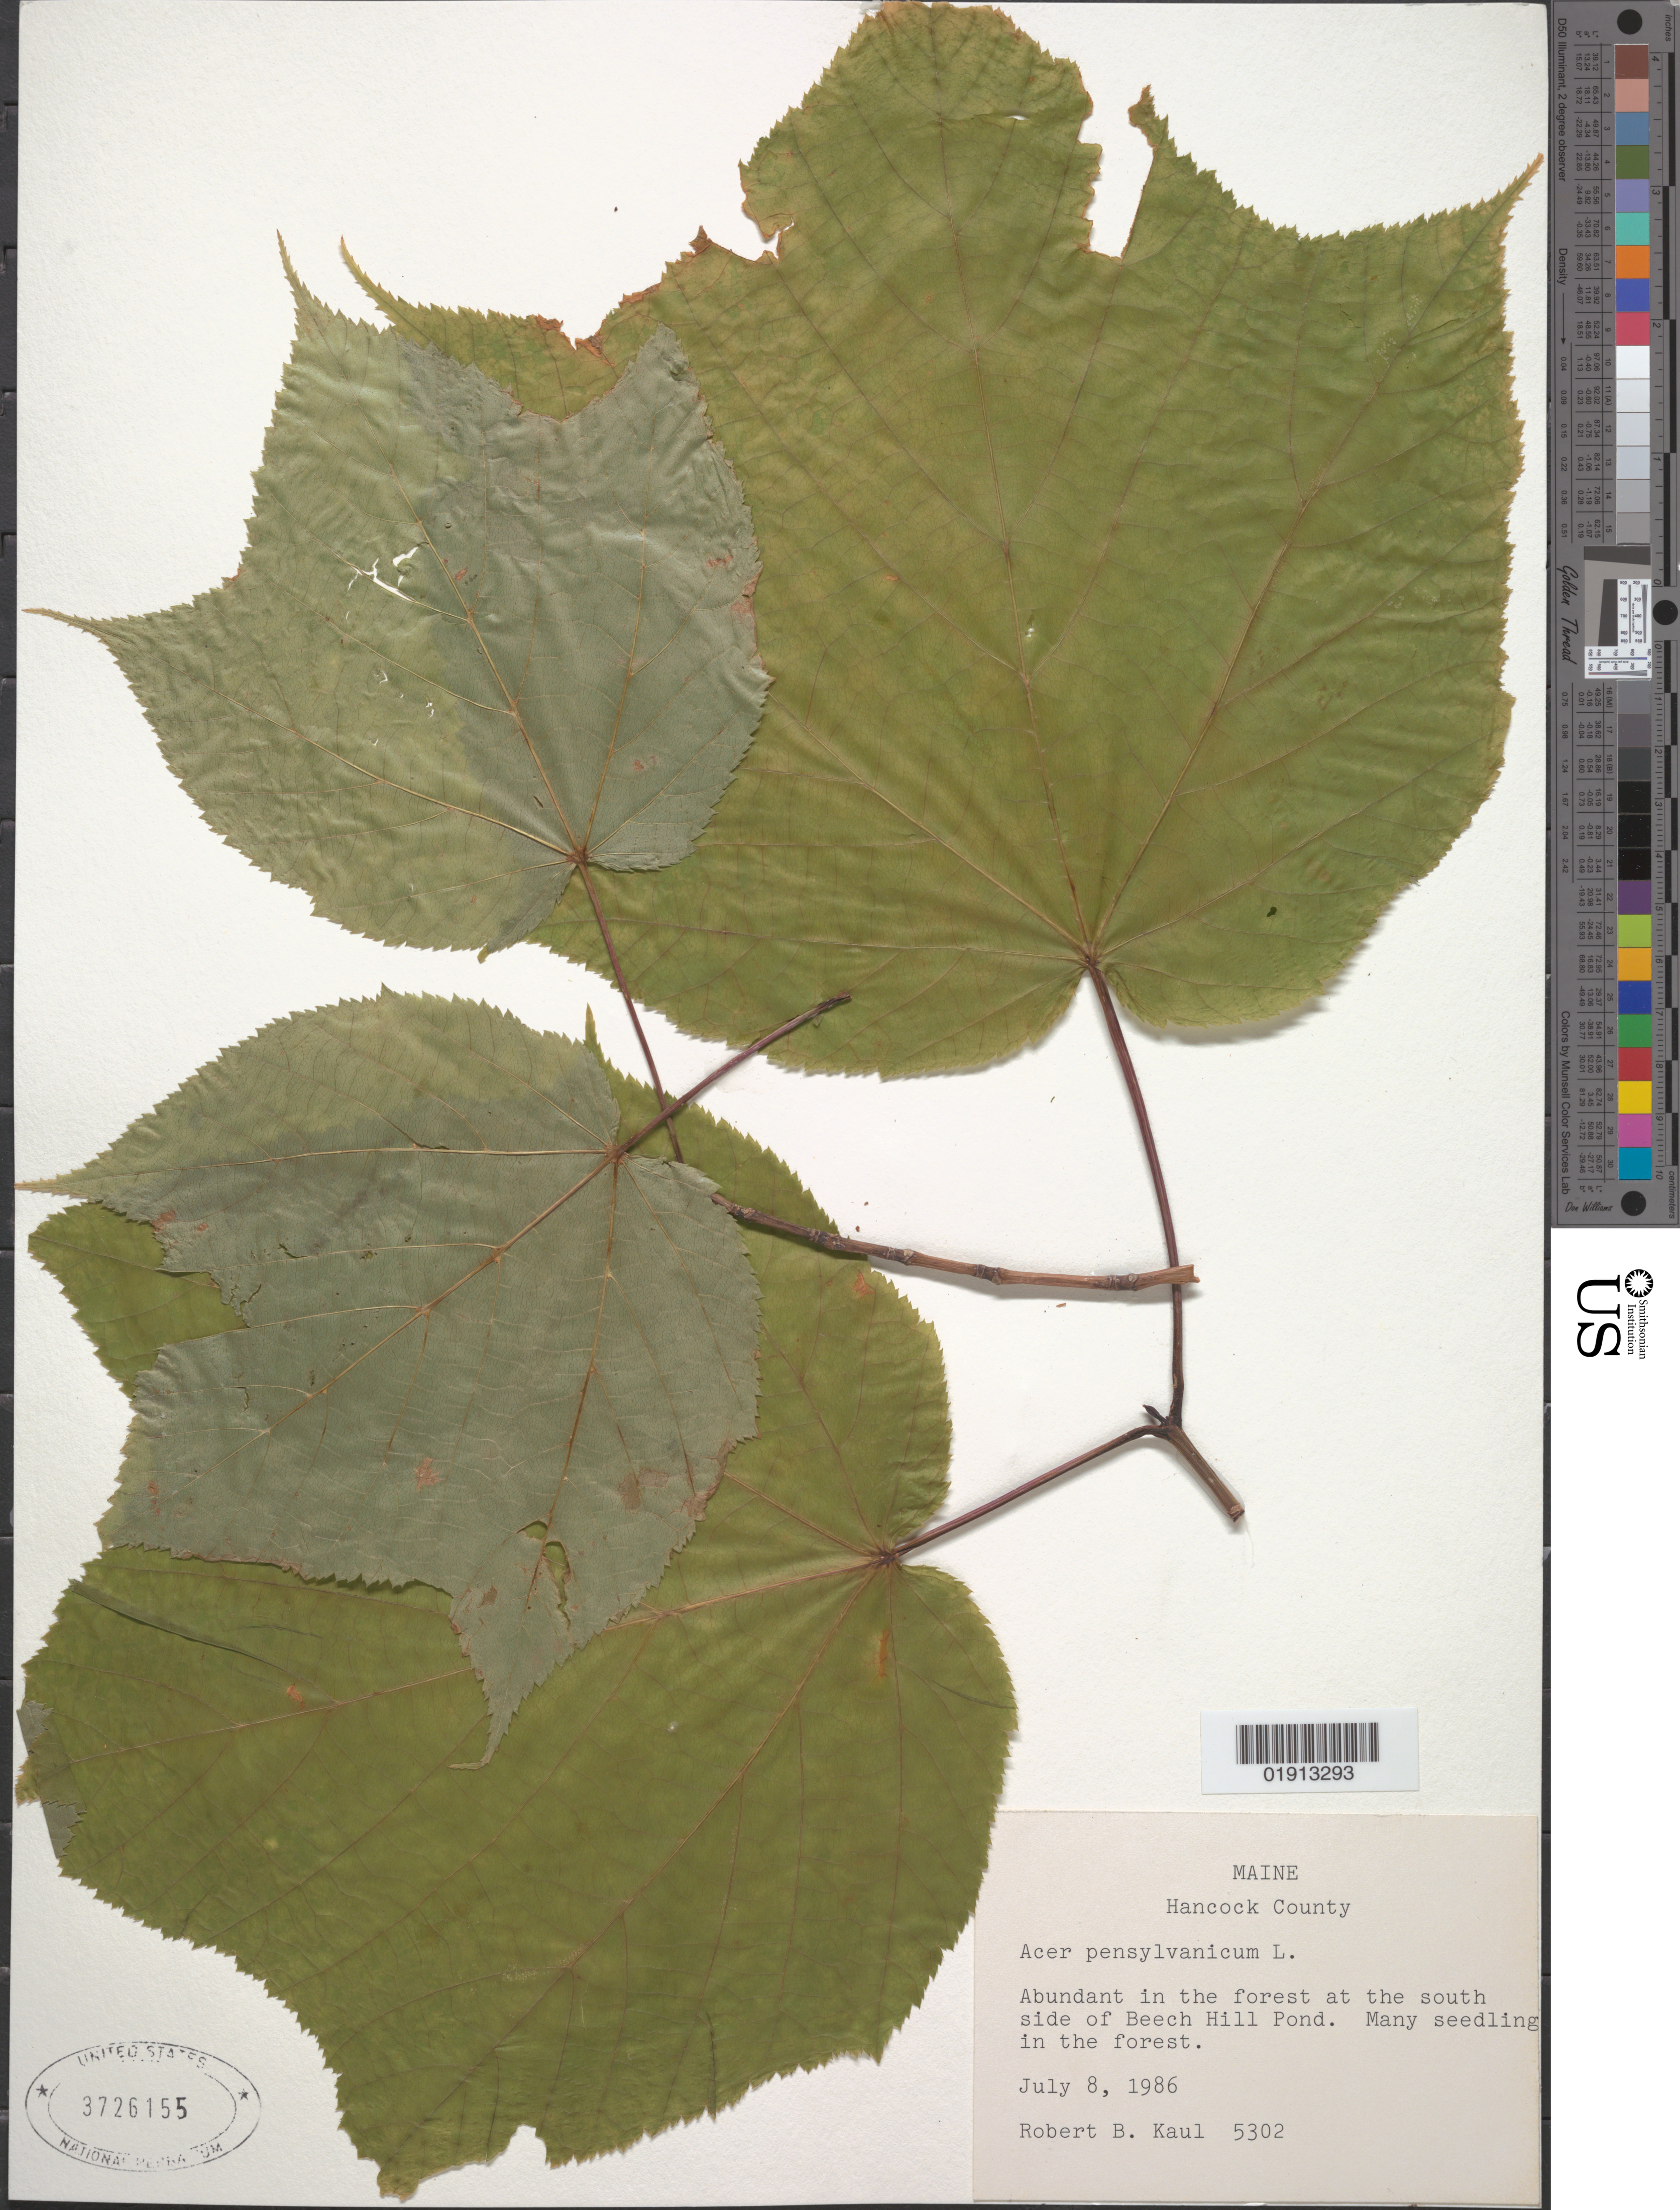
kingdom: Plantae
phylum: Tracheophyta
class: Magnoliopsida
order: Sapindales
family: Sapindaceae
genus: Acer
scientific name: Acer pensylvanicum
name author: L.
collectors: R. Kaul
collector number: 5302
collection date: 1986-07-08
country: United States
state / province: Maine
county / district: Hancock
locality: in the forest at the south side of Beech Hill Pond.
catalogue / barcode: US 3726155